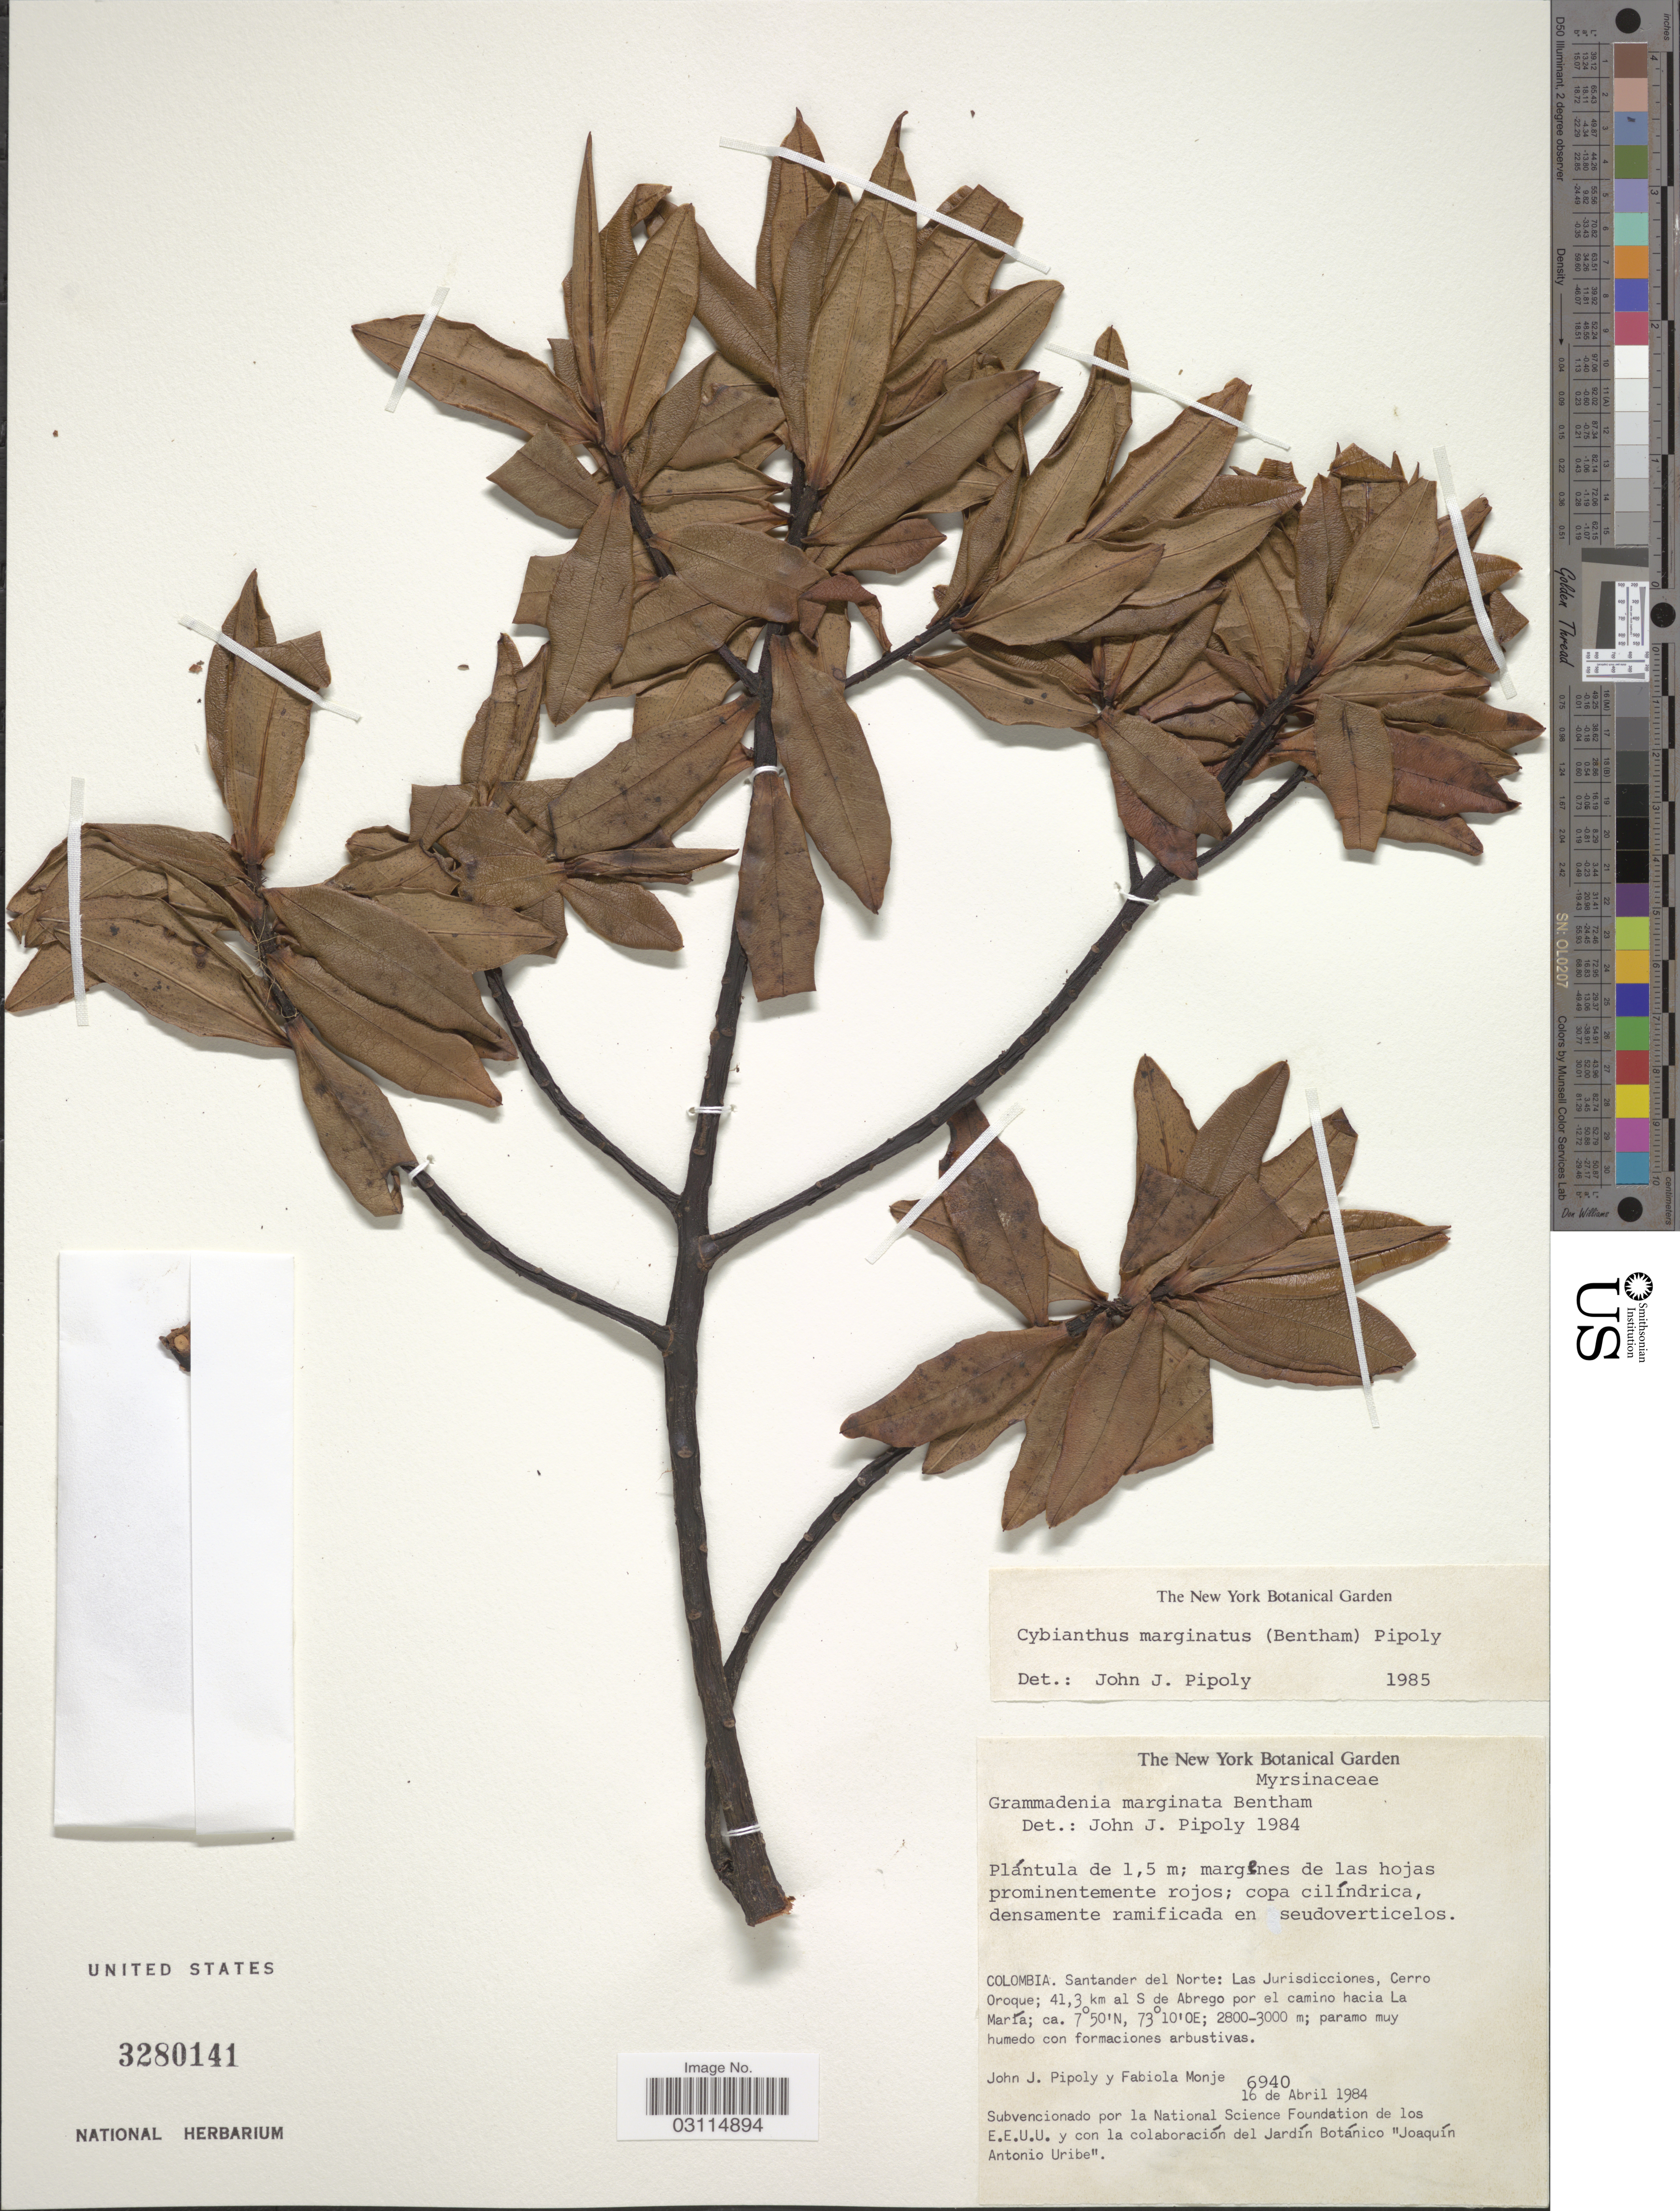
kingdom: Plantae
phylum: Tracheophyta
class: Magnoliopsida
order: Ericales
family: Primulaceae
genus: Cybianthus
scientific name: Cybianthus marginatus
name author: (Benth.) Pipoly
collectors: J. J. Pipoly & F. Monje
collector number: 6940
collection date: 1984-04-16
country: Colombia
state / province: Norte de Santander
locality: Santander del Norte: Las Jurisdicciones, Cerro Oroque; 41.3 km al S de Abrego por el camino hacia La María.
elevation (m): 2800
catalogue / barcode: US 3280141